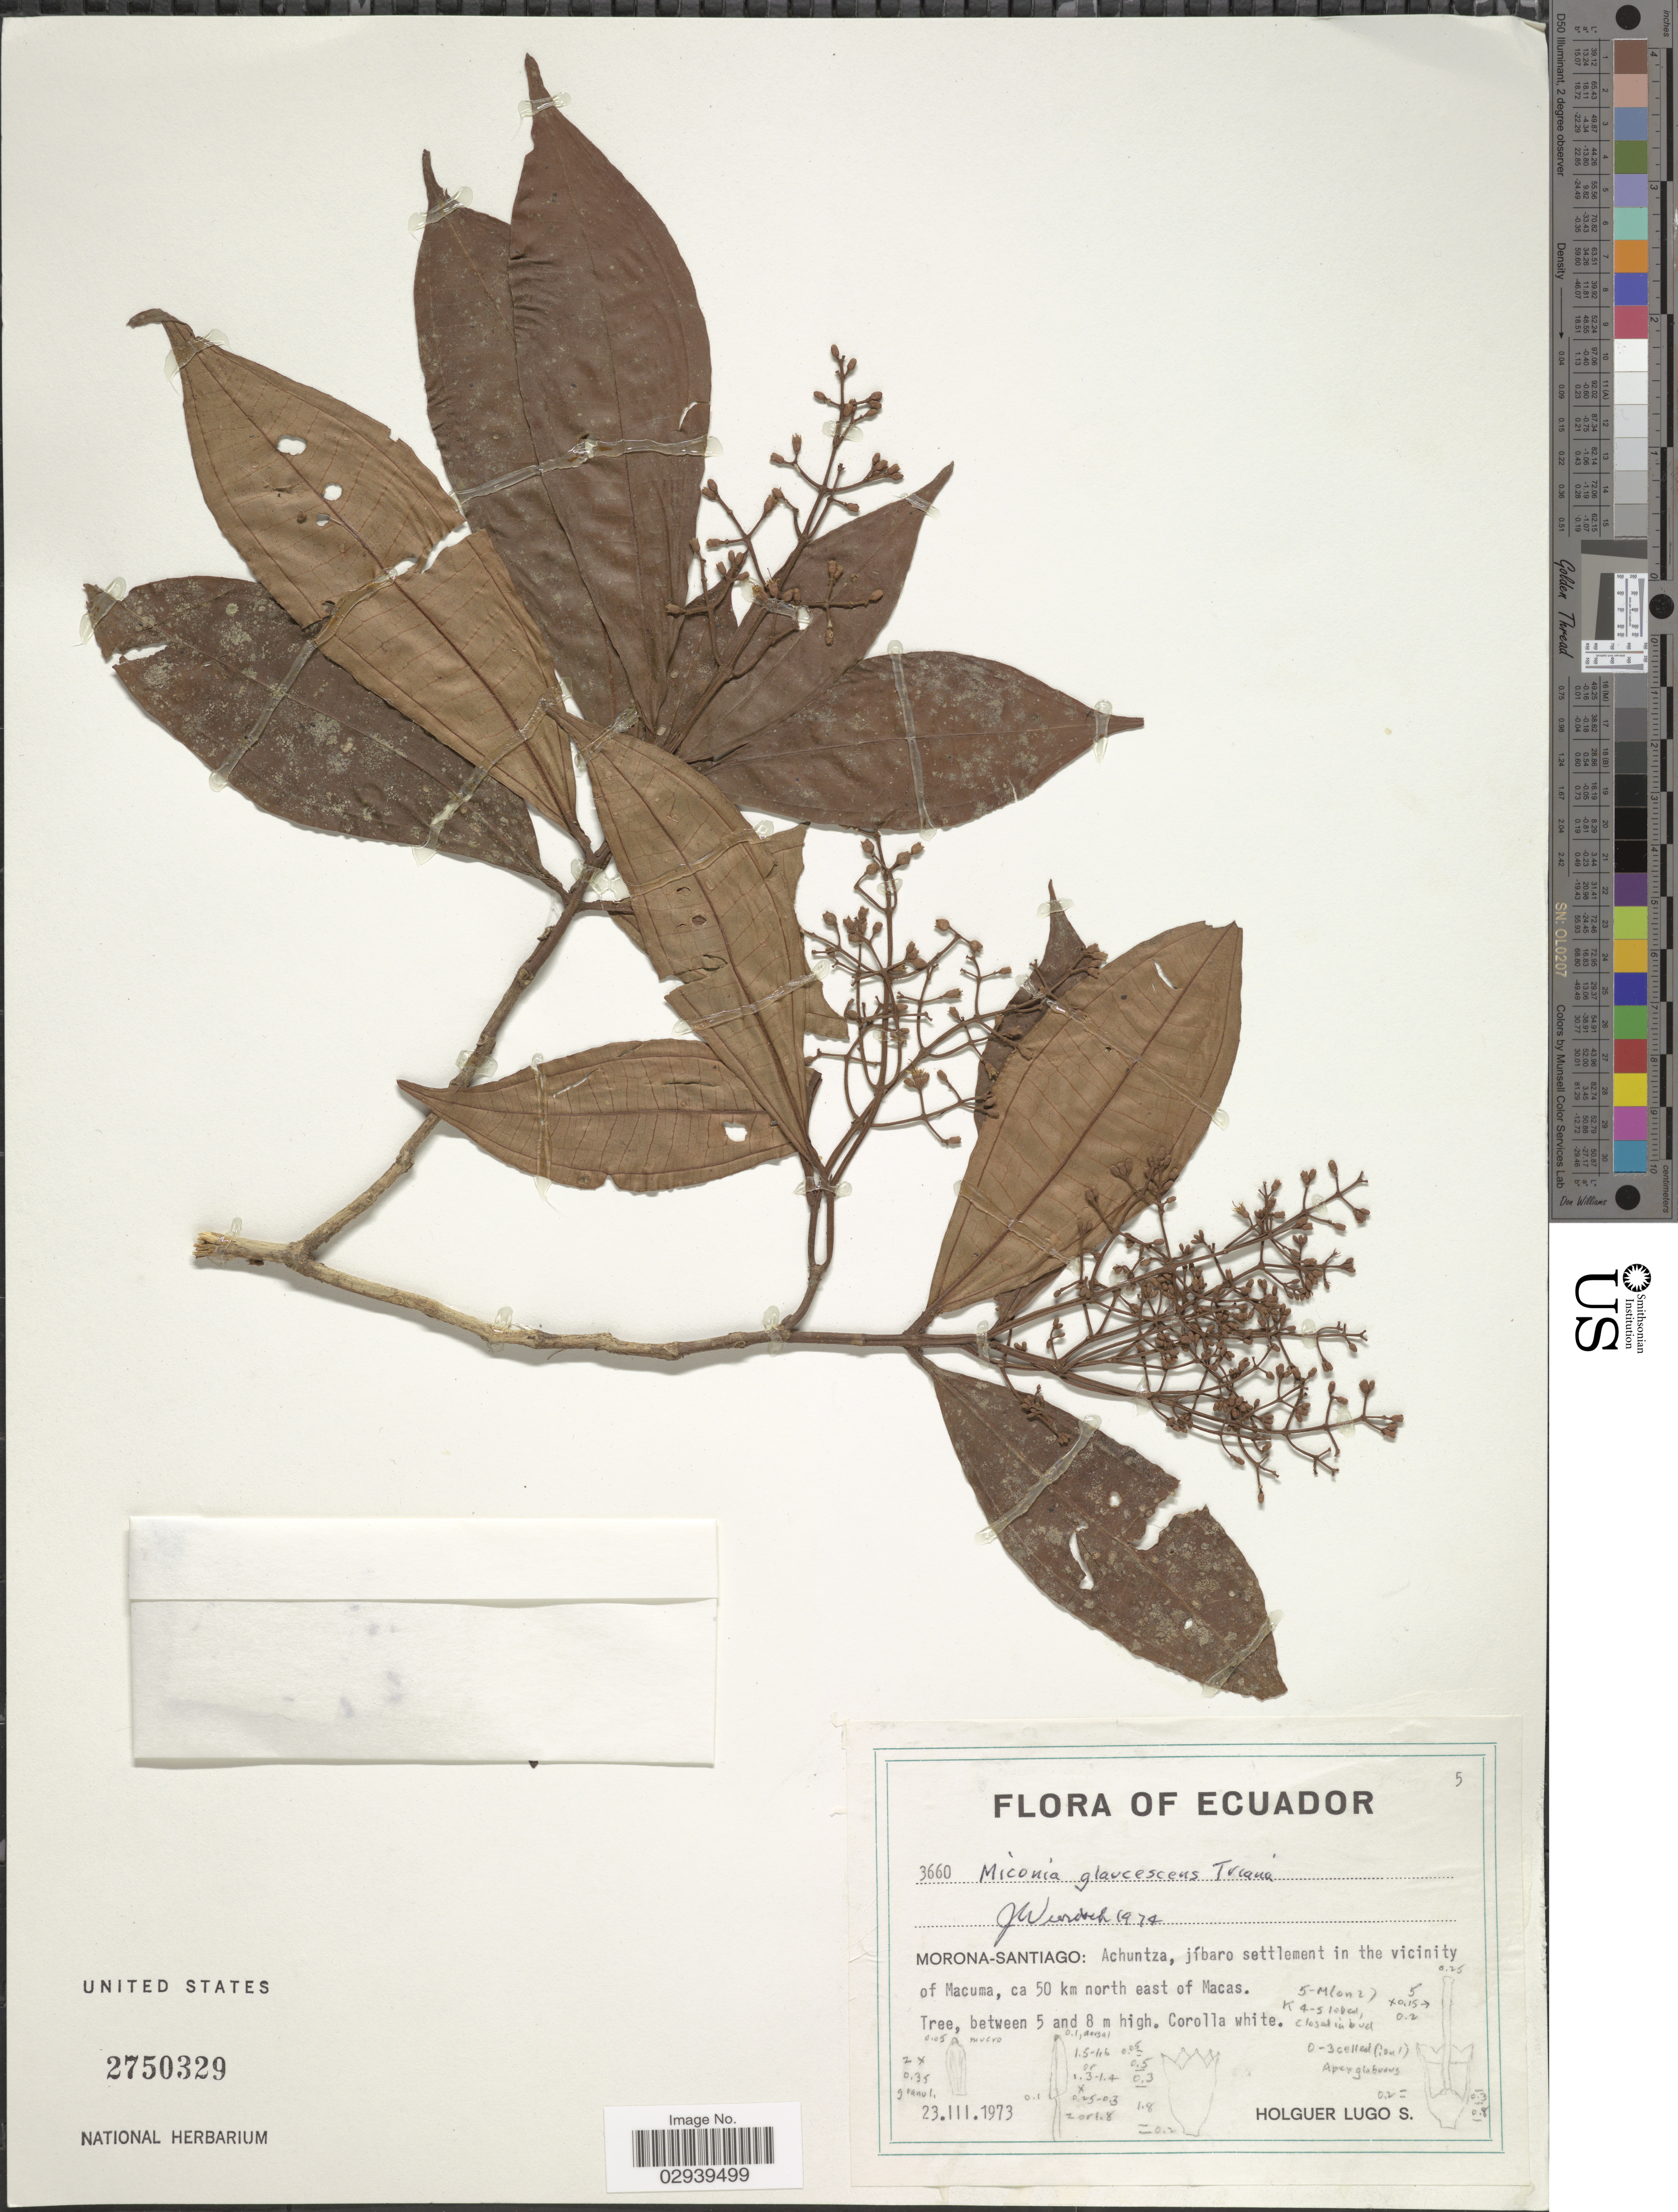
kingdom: Plantae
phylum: Tracheophyta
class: Magnoliopsida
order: Myrtales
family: Melastomataceae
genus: Miconia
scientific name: Miconia glaucescens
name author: Triana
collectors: H. Lugo S.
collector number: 3660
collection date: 1973-03-23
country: Ecuador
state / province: Morona-Santiago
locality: Achuntzas, jíbaro settlement in the vicinity of Macuma, ca 50 km north east of Macas.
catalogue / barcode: US 2750329